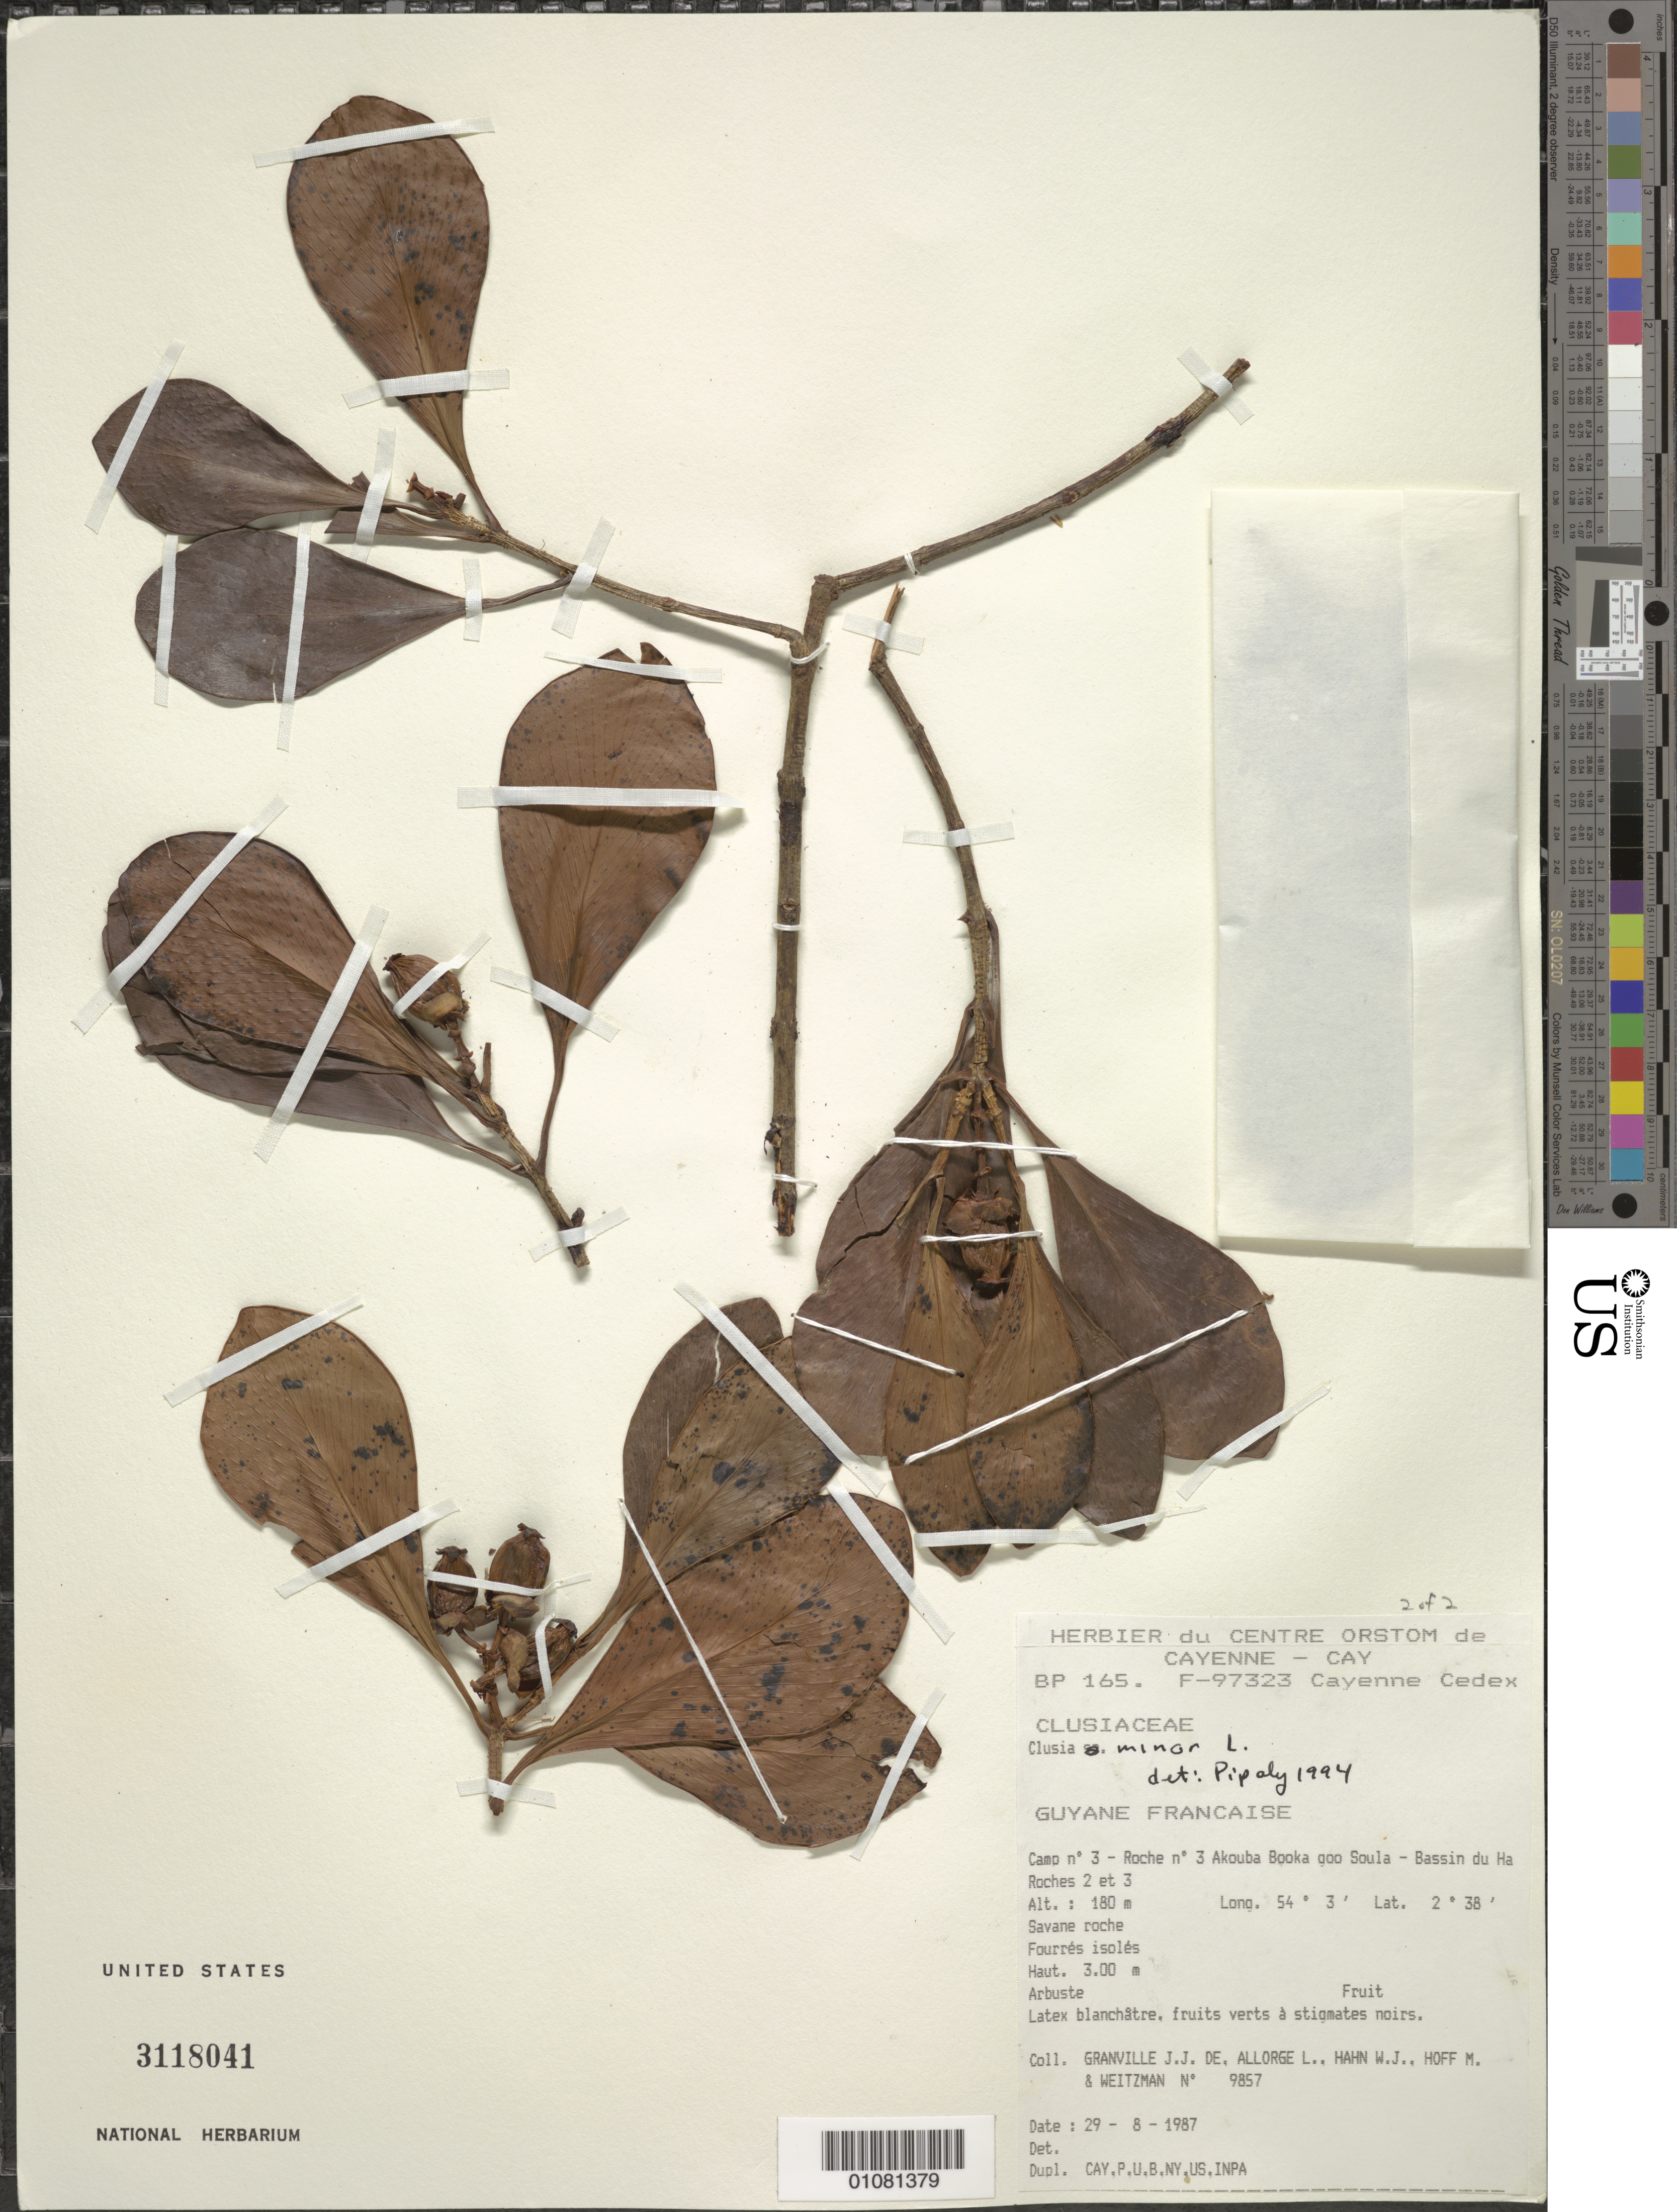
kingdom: Plantae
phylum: Tracheophyta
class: Magnoliopsida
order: Malpighiales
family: Clusiaceae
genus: Clusia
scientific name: Clusia minor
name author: L.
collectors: J.-J. de Granville, L. Allorge, W. J. Hahn, M. Hoff & Weitzman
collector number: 9857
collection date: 1987-08-29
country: French Guiana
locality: Guyane Francaise. Camp n° 3 - Roche n° 3 Akouba Booka goo Soula - Bassin du Ha Roches 2 et 3.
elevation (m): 180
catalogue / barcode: US 3118041